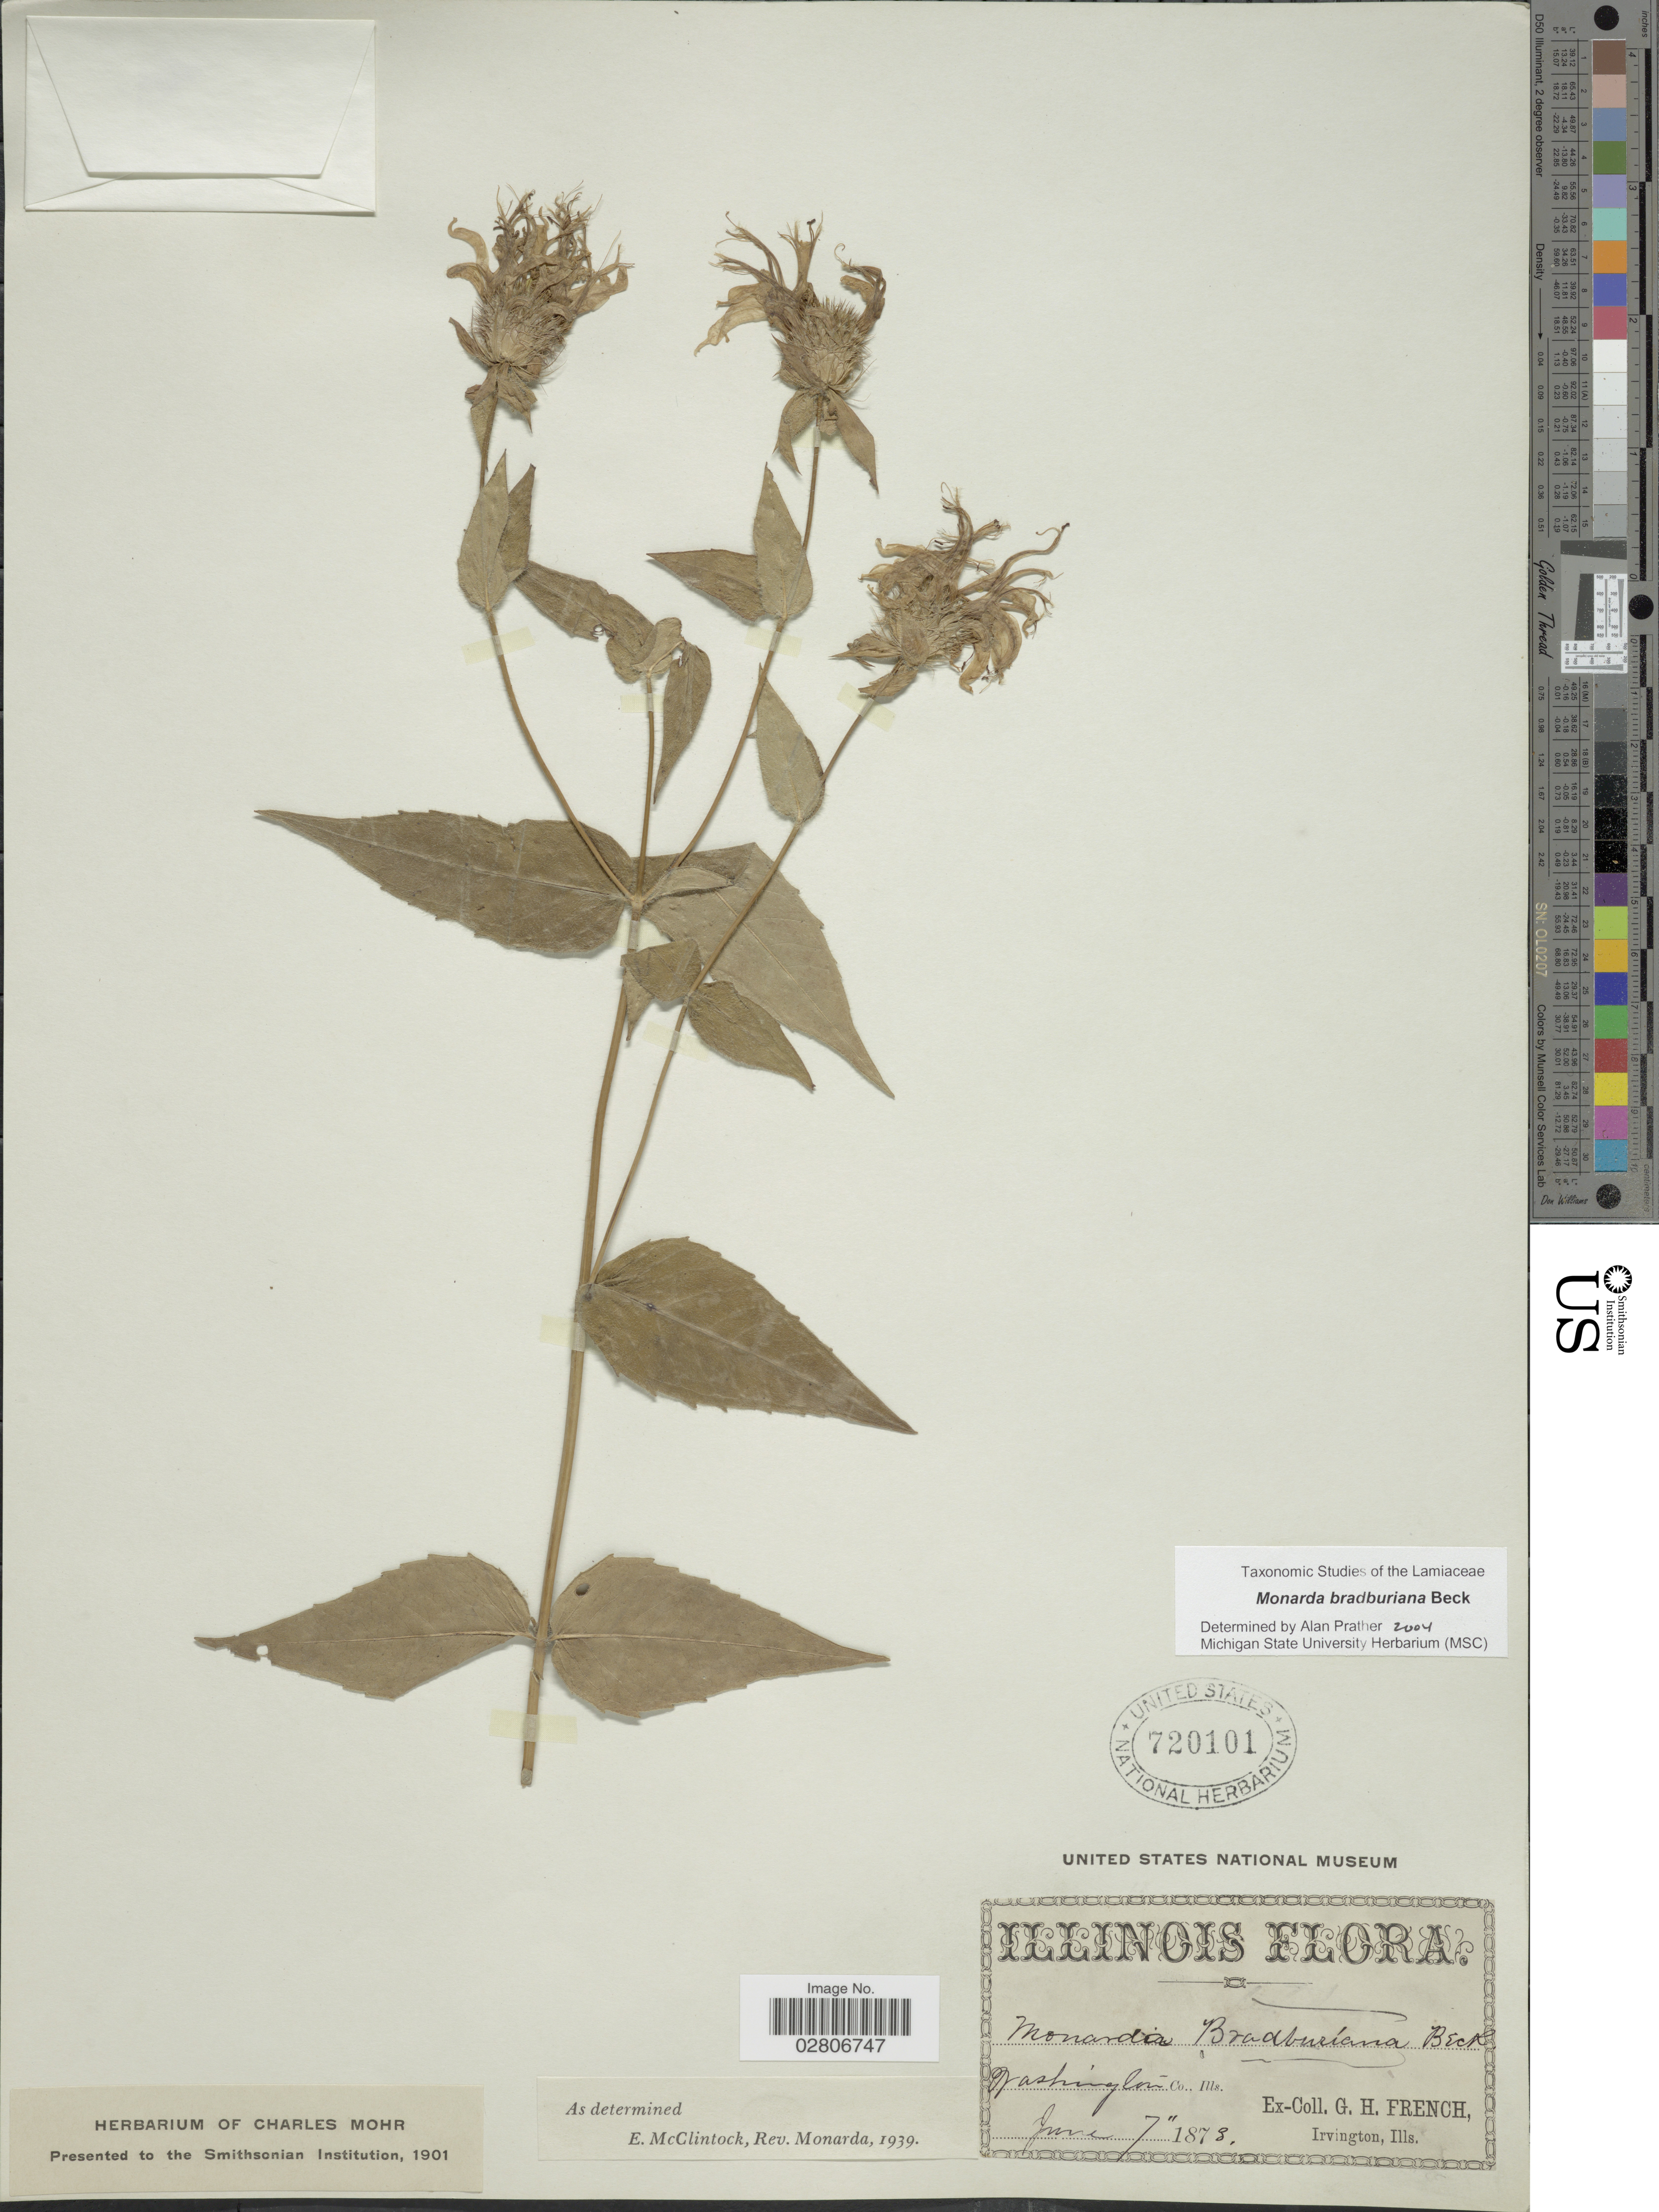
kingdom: Plantae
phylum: Tracheophyta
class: Magnoliopsida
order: Lamiales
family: Lamiaceae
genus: Monarda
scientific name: Monarda bradburiana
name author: L.C. Beck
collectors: G. H. French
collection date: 1878-06-07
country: United States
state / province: Illinois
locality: Washington Co.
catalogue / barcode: US 720101